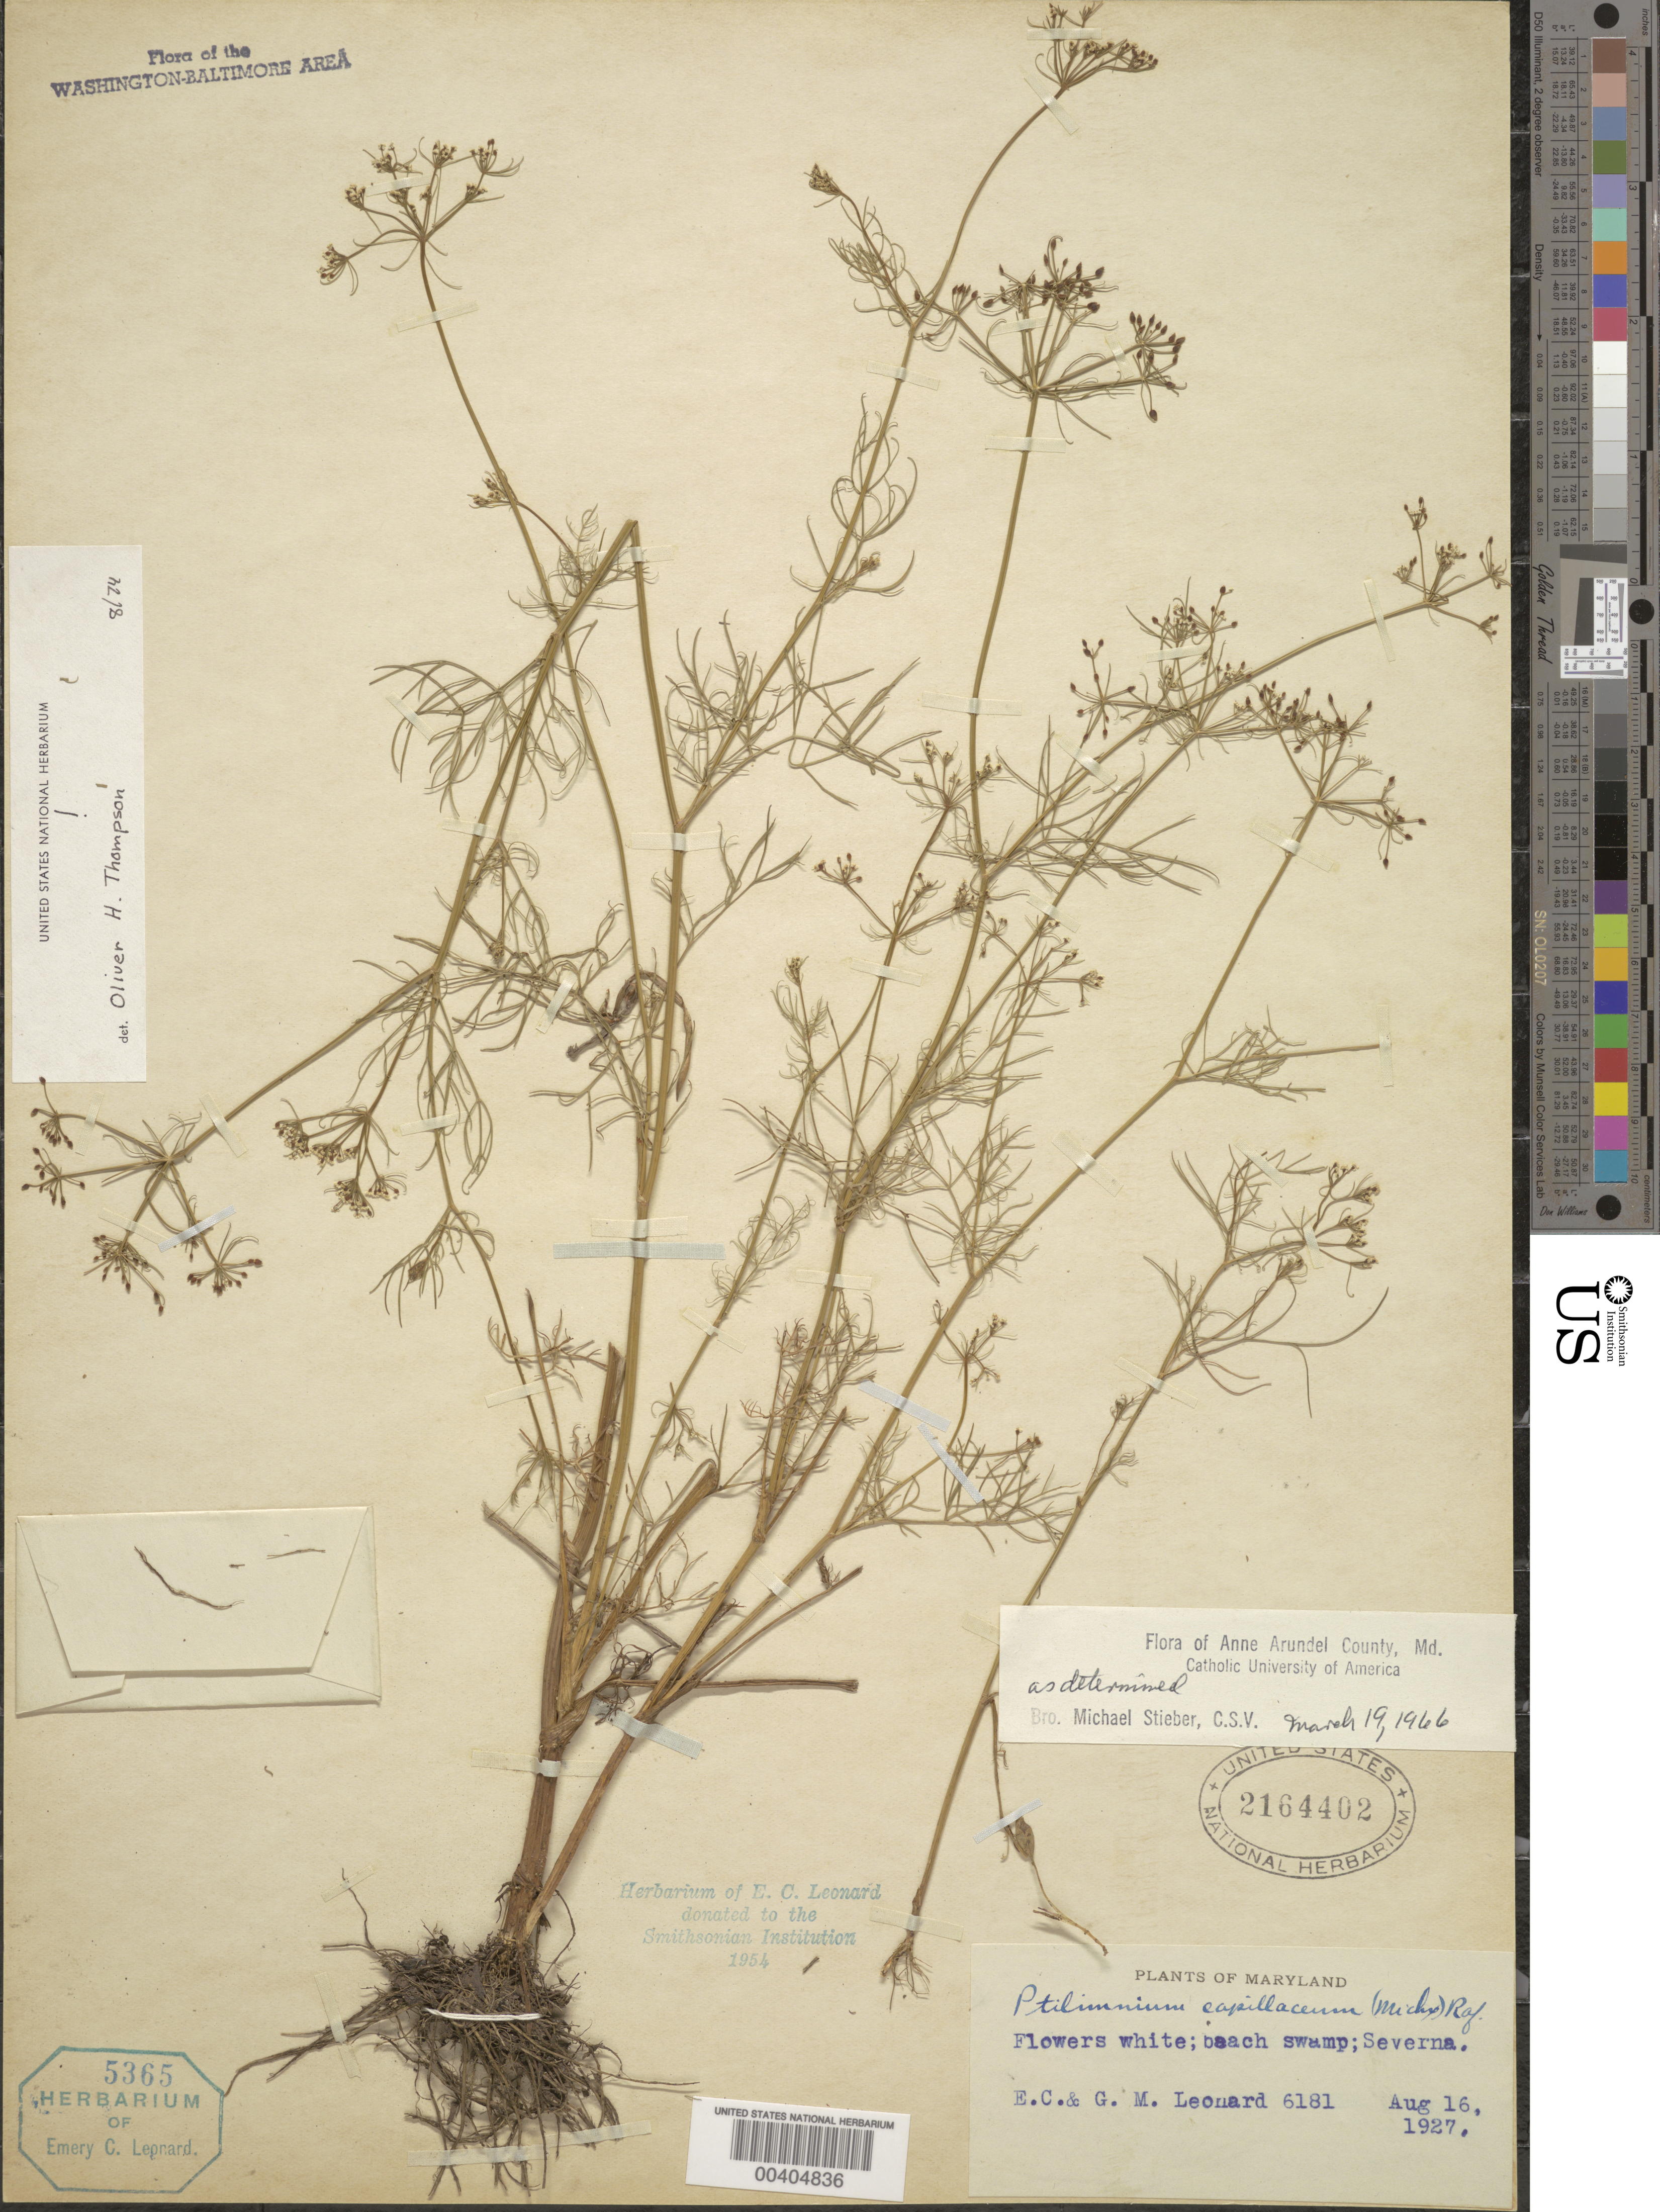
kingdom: Plantae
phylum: Tracheophyta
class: Magnoliopsida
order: Apiales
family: Apiaceae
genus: Ptilimnium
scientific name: Ptilimnium capillaceum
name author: (Michx.) Raf.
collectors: E. C. Leonard & G. M. Leonard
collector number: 6181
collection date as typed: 16 Aug 1927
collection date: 1927-08-16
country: United States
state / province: Maryland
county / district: Anne Arundel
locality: Severna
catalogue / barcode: US 2164402